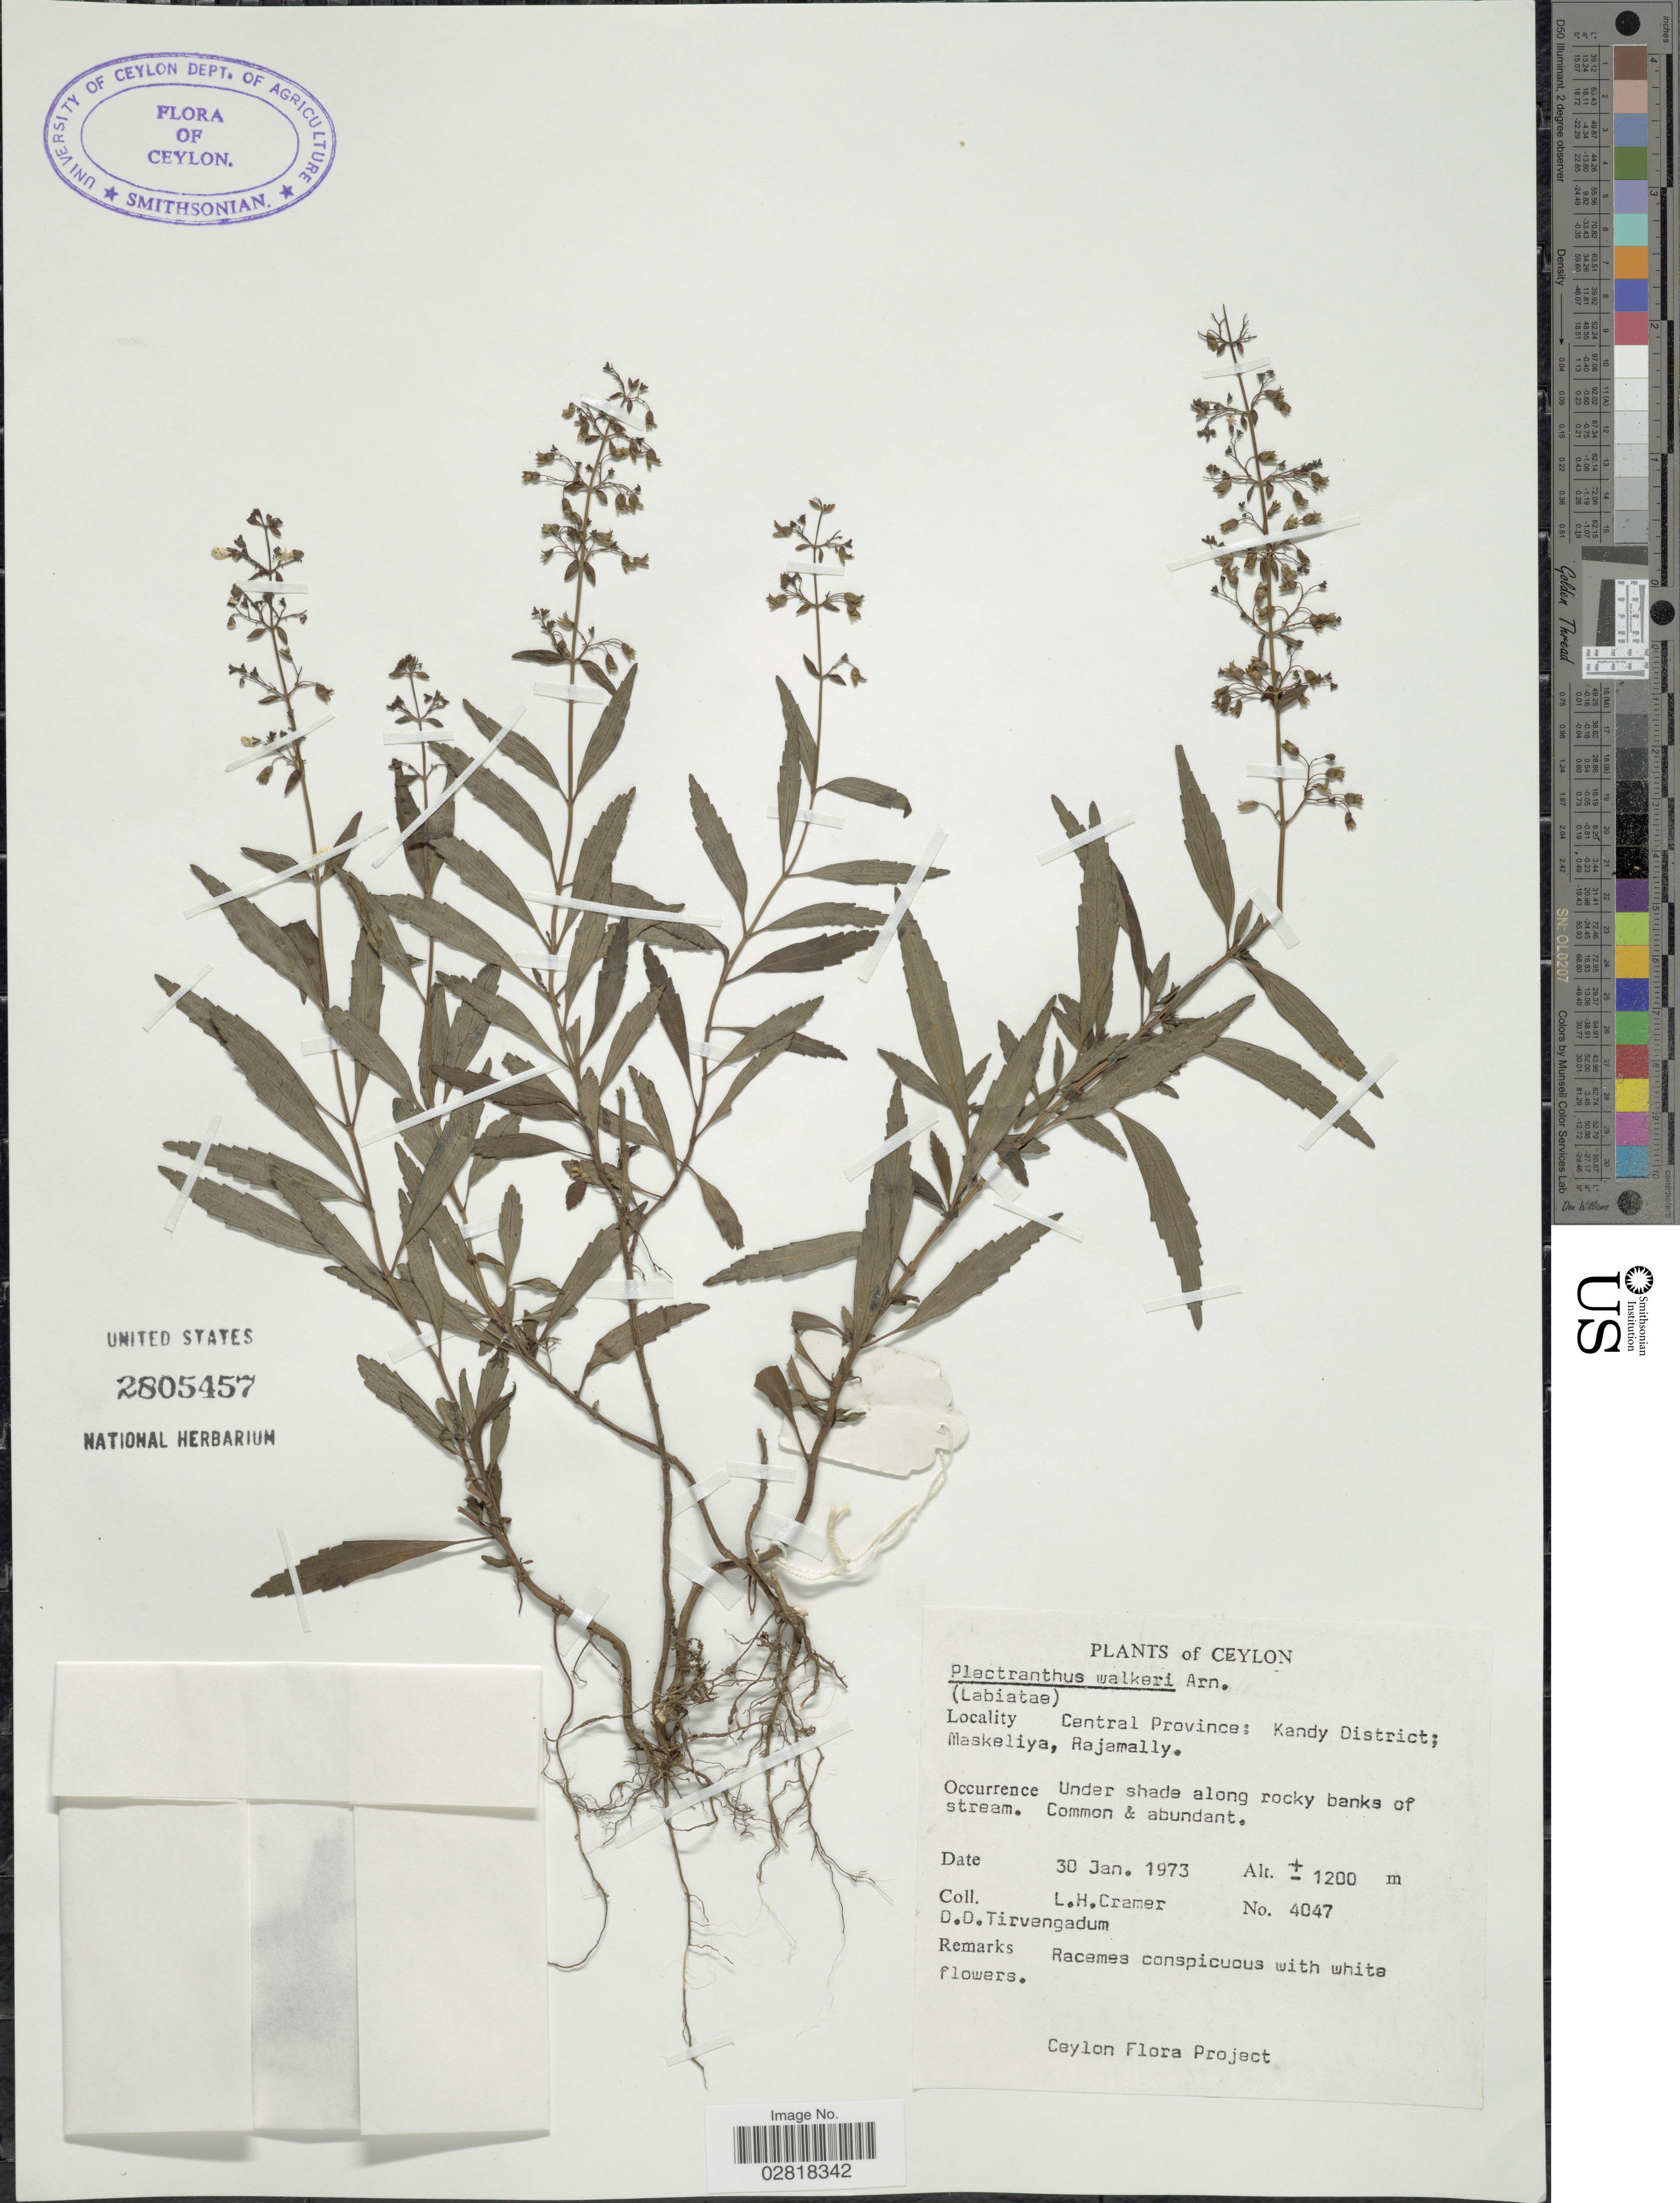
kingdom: Plantae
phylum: Tracheophyta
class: Magnoliopsida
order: Lamiales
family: Lamiaceae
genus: Plectranthus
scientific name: Plectranthus walkeri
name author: Arn.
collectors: L. H. Cramer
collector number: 4047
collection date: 1973-01-30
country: Sri Lanka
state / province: Central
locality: Ceylon, Kandy District; Maskeliya, Rajamally.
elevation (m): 1200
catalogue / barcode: US 2805457